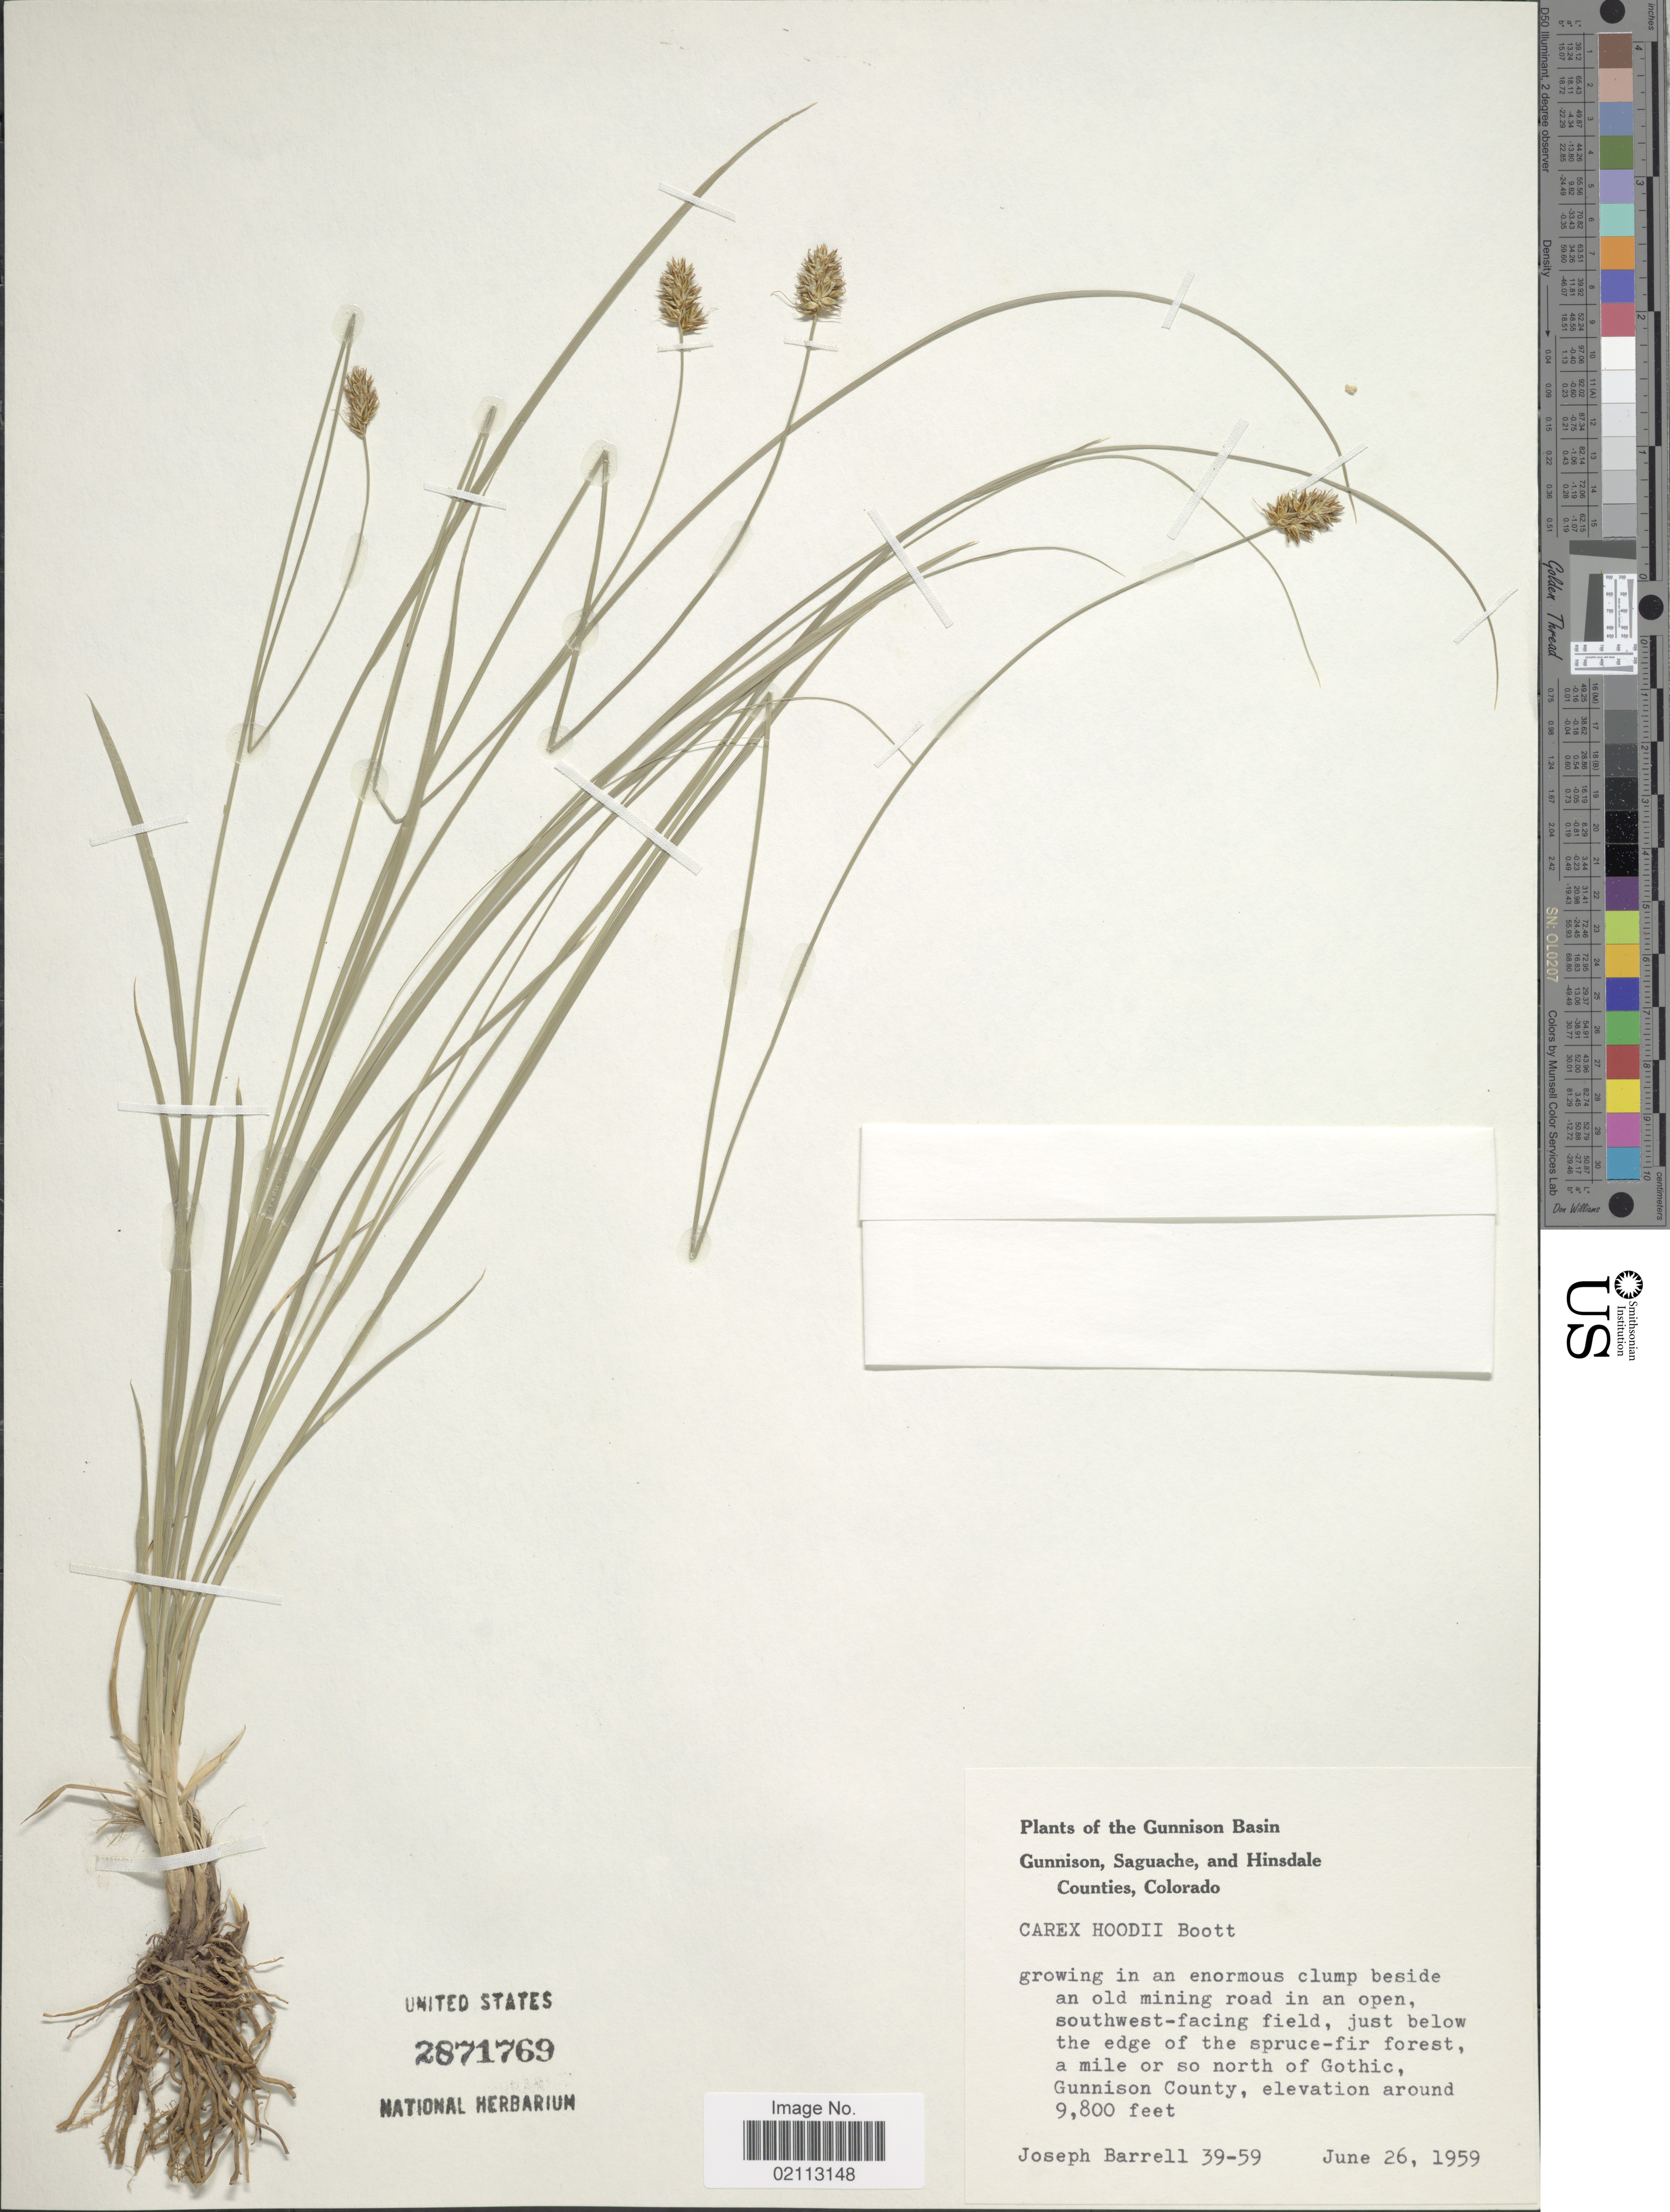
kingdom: Plantae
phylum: Tracheophyta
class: Liliopsida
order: Poales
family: Cyperaceae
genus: Carex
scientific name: Carex hoodii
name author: Boott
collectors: J. Barrell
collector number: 39-59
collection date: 1959-06-26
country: United States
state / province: Colorado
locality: Gunnison Basin, Gunnison, Saguache, and Hindsdale Counties. A mile or so north of Gothic, Gunnison County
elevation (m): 2987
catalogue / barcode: US 2871769